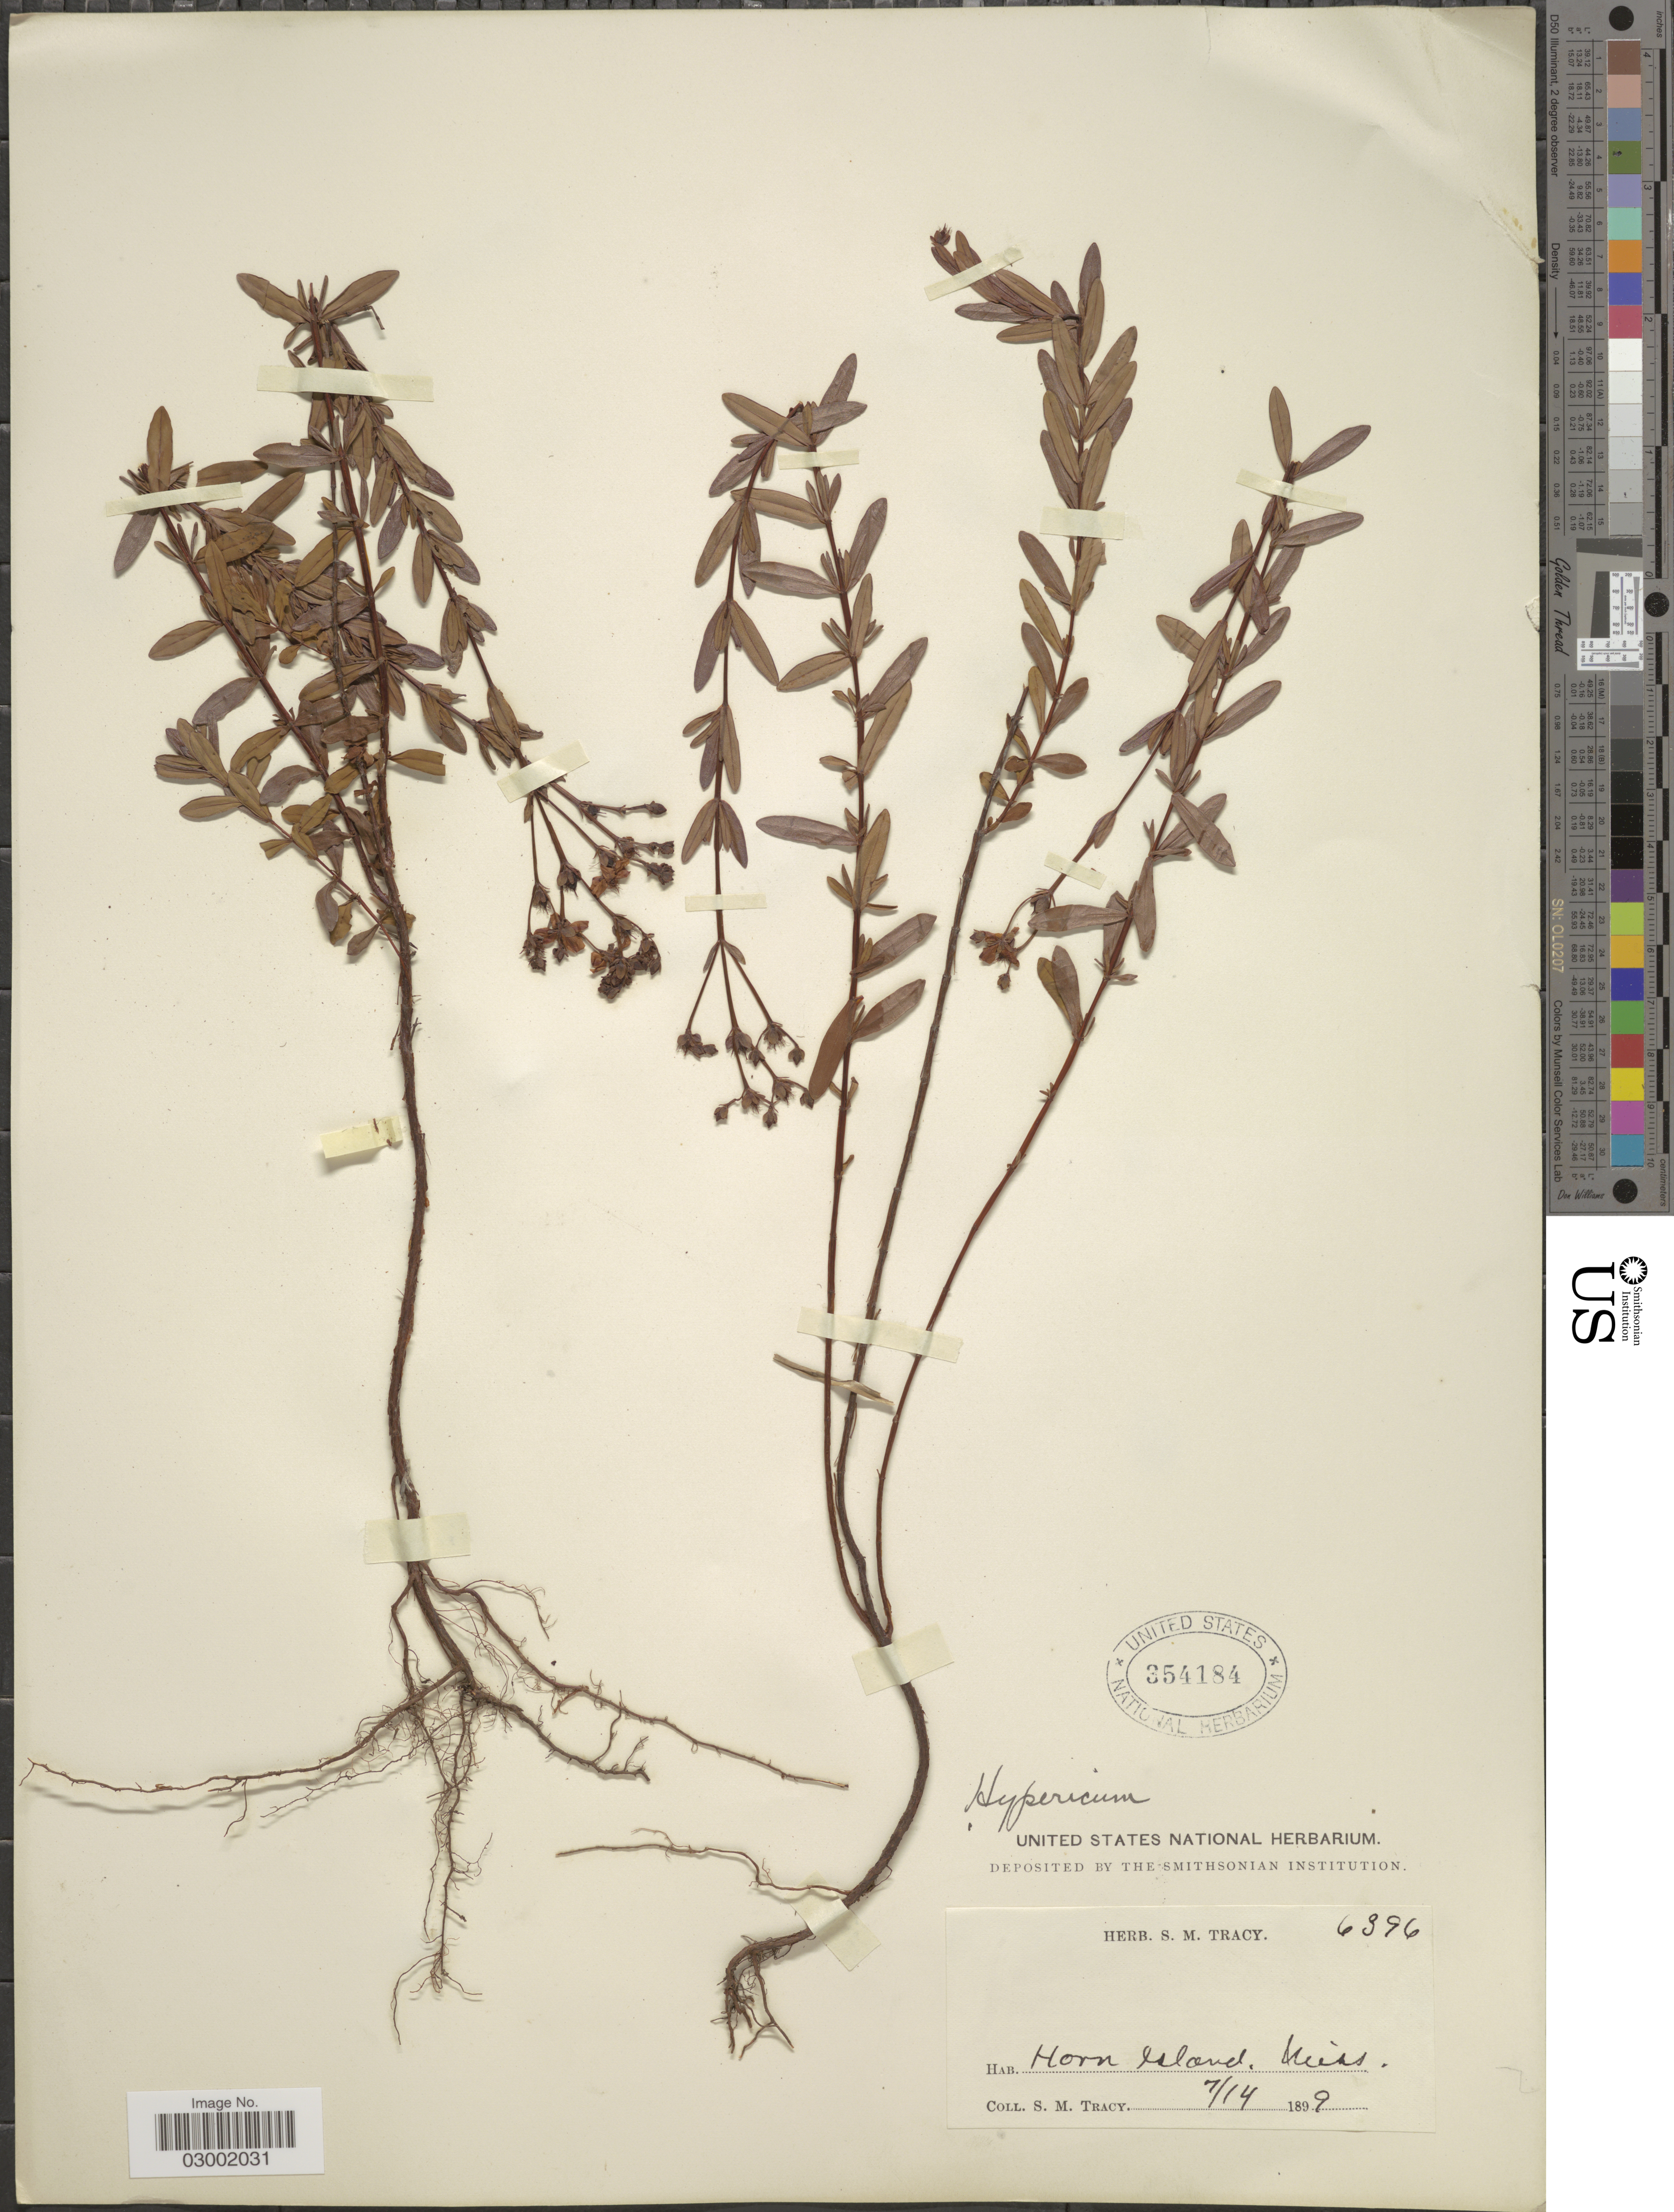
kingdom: Plantae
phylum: Tracheophyta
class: Magnoliopsida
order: Malpighiales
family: Hypericaceae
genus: Hypericum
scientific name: Hypericum opacum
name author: Torr. & A. Gray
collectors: S. M. Tracy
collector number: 6396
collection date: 1899-07-14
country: United States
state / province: Mississippi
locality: Horn Island, Miss.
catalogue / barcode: US 354184